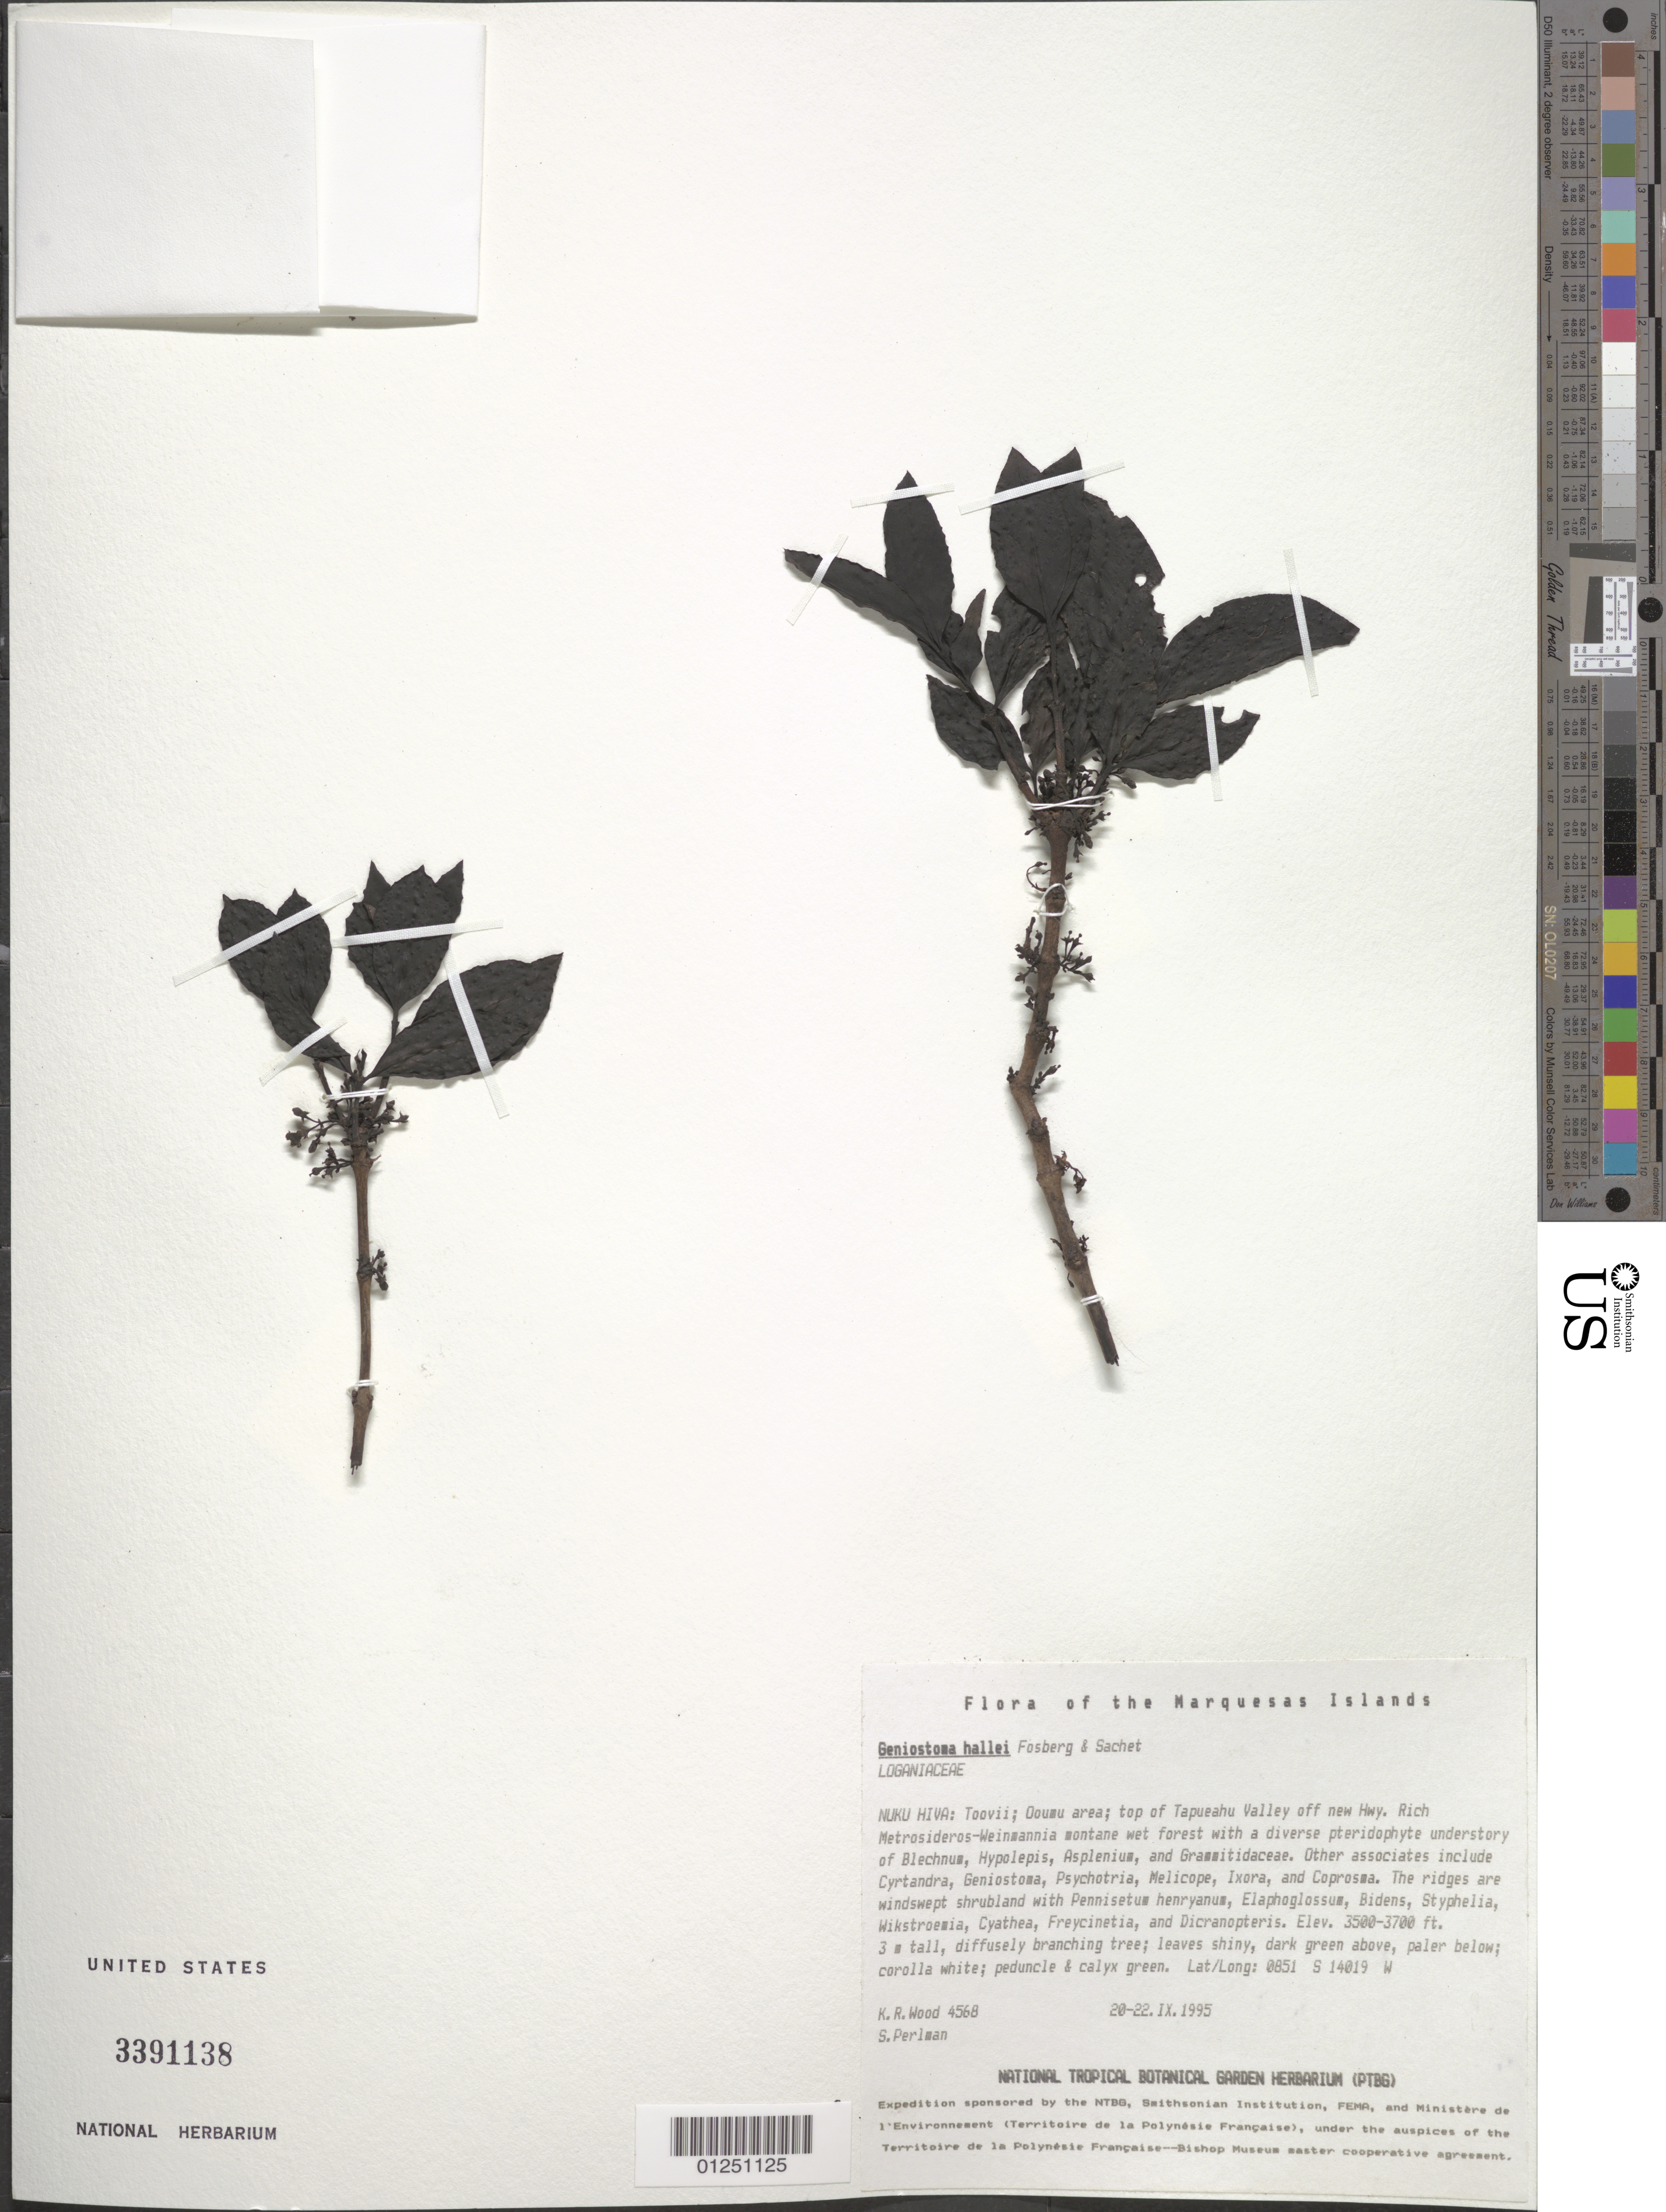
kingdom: Plantae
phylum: Tracheophyta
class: Magnoliopsida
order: Gentianales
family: Loganiaceae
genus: Geniostoma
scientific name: Geniostoma hallei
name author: Fosberg & Sachet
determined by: Lorence, David H., (PTBG), National Tropical Botanical Garden (UNITED STATES)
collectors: K. R. Wood & S. P. Perlman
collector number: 4568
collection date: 1995-09-20/1995-09-22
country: French Polynesia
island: Nuku Hiva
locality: Toovii, Ooumu area, top of Tapueahu Valley off new hwy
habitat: rich Metrosideros-Weinmannia montane wet forests w/ diverse pteridophyte understory (Blechnum, Hypolepis, Asplenium, Grammitidaceae)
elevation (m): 1067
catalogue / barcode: US 3391138